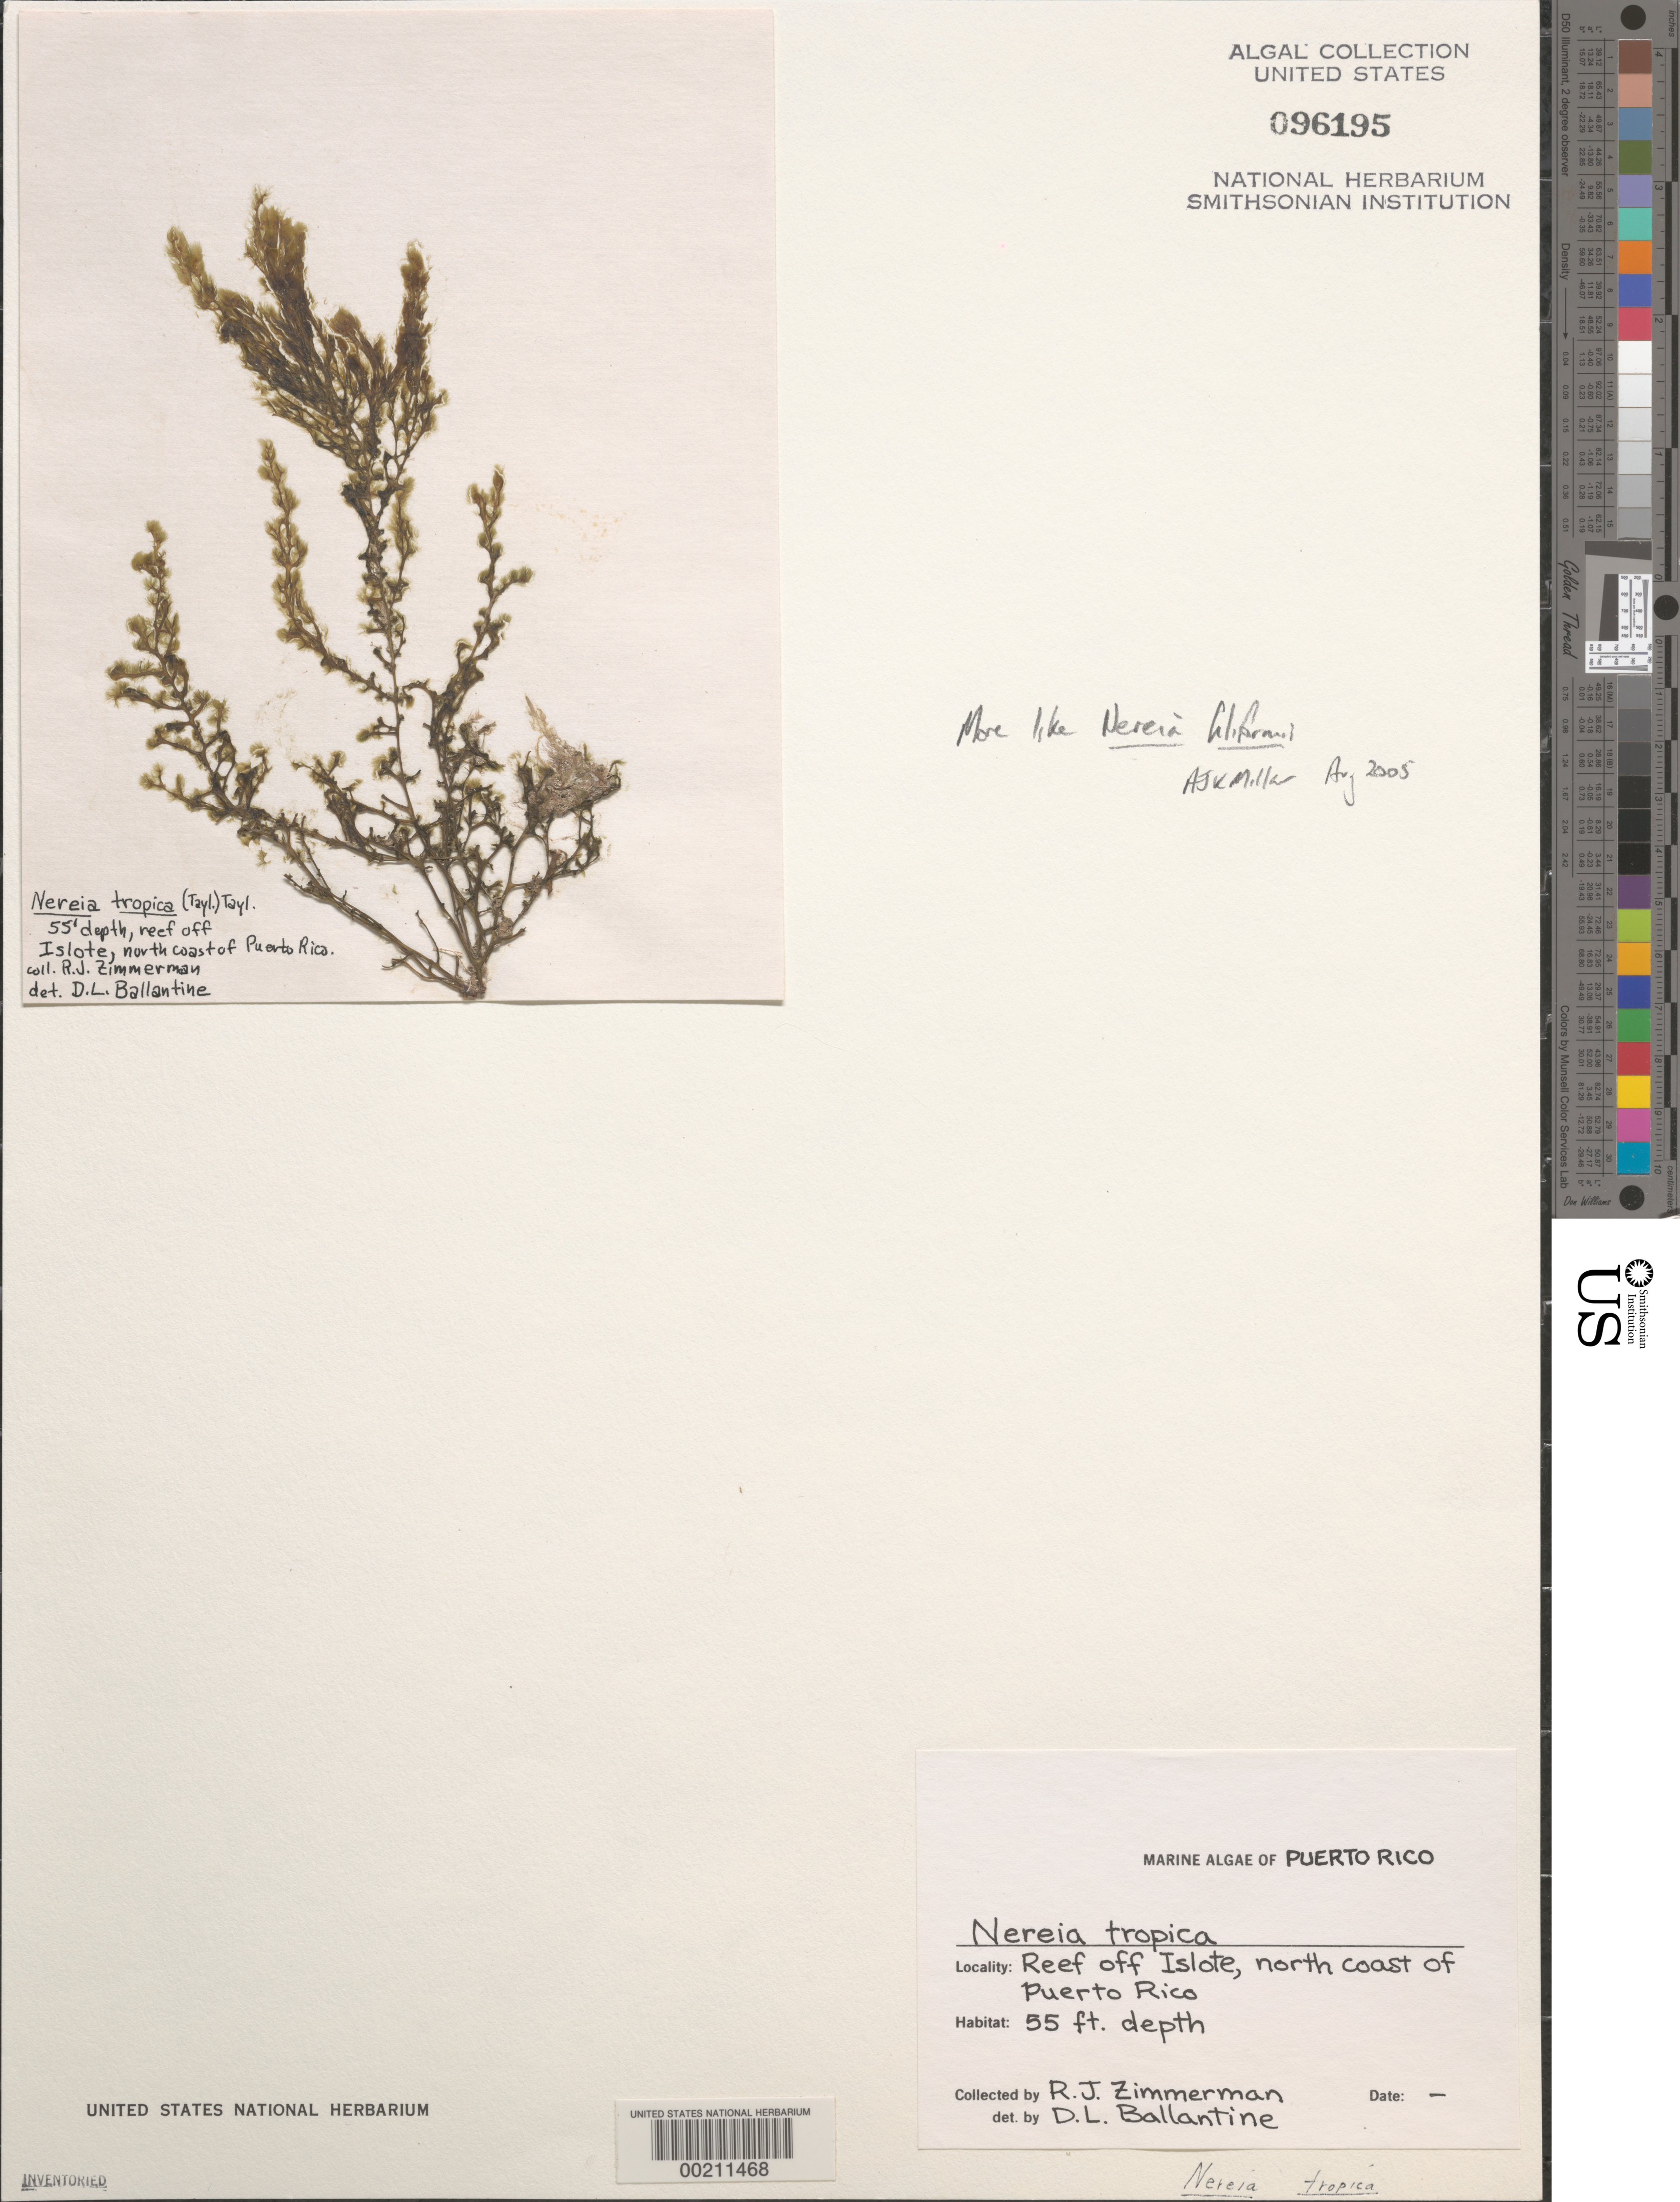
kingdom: Chromista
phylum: Ochrophyta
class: Phaeophyceae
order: Sporochnales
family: Sporochnaceae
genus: Nereia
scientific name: Nereia tropica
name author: (W.R. Taylor) W.R. Taylor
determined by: Ballantine, D. L.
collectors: R. J. Zimmerman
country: Puerto Rico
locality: Off Islote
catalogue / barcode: US 96195